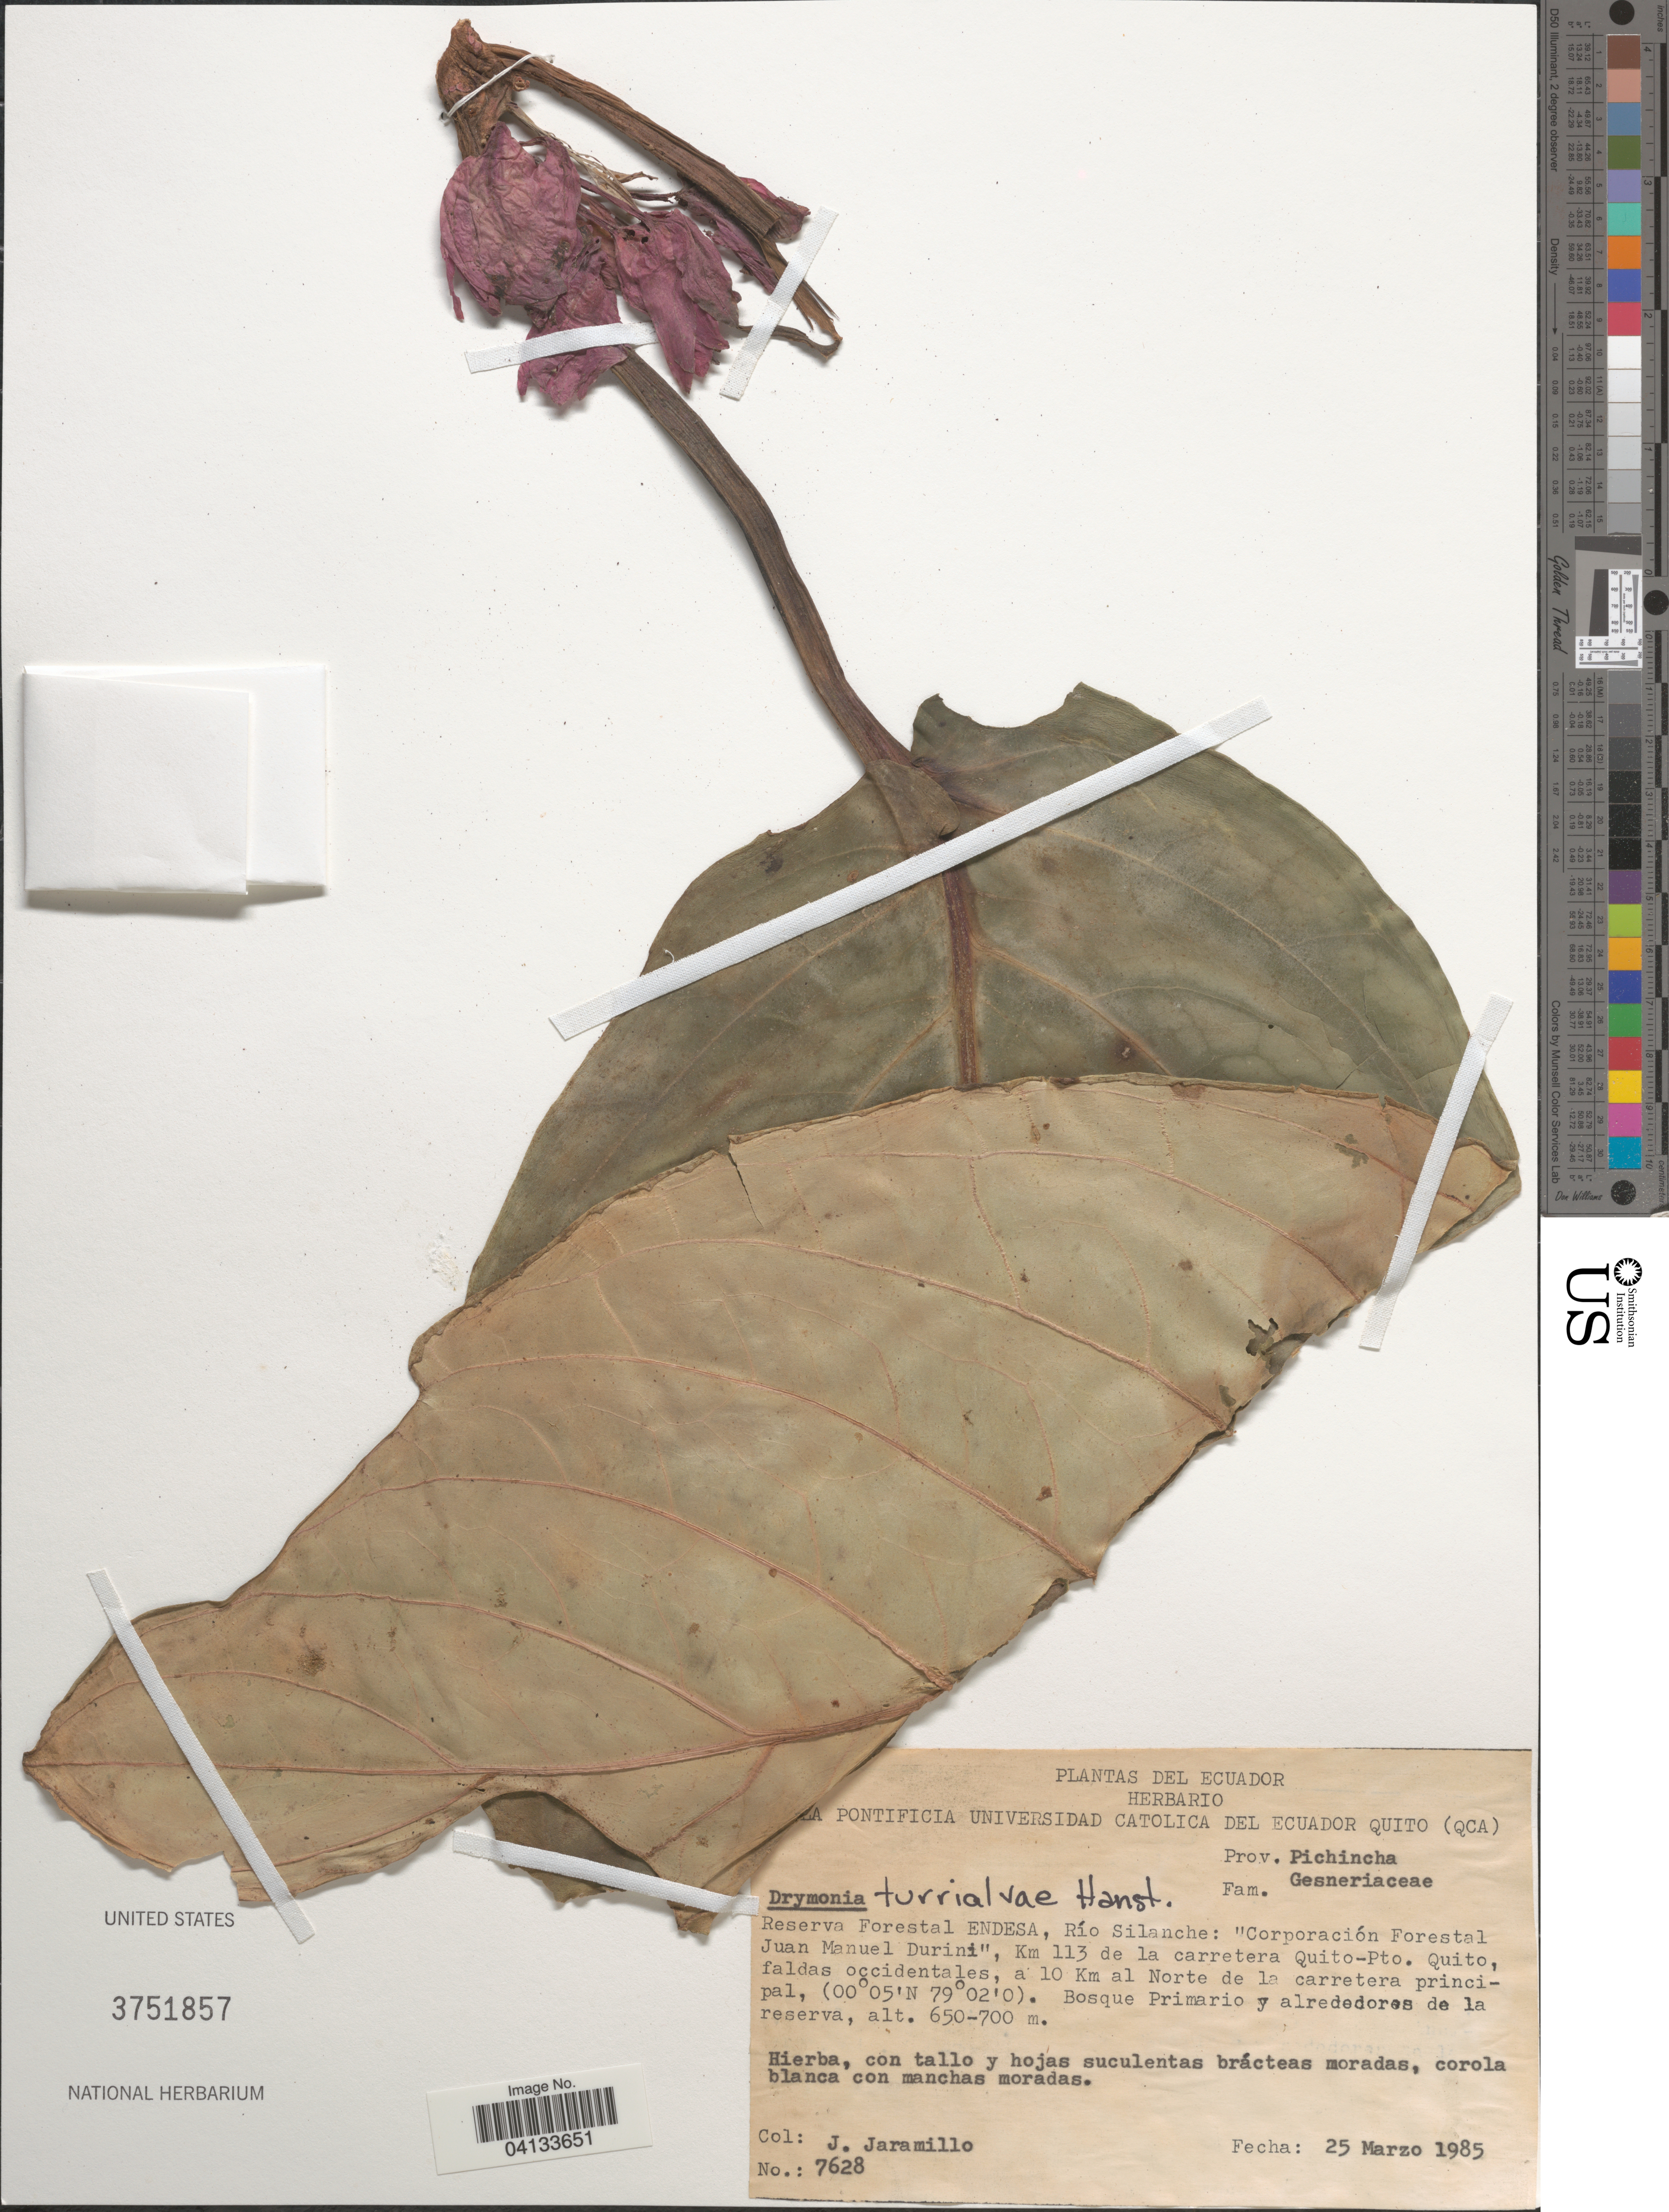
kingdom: Plantae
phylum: Tracheophyta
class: Magnoliopsida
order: Lamiales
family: Gesneriaceae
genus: Drymonia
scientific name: Drymonia turrialvae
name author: Hanst.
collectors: J. Jaramillo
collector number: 7628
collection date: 1985-03-25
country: Ecuador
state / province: Pichincha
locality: Reserva Forestal ENDESA, Río Silanche: "Corporación Forestal Juan Manuel Durini", Km 113 de la carretera Quito-Pto. Quito, faldas occidentales, a 10 Km al Norte de la carretera principal.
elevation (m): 650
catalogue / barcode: US 3751857